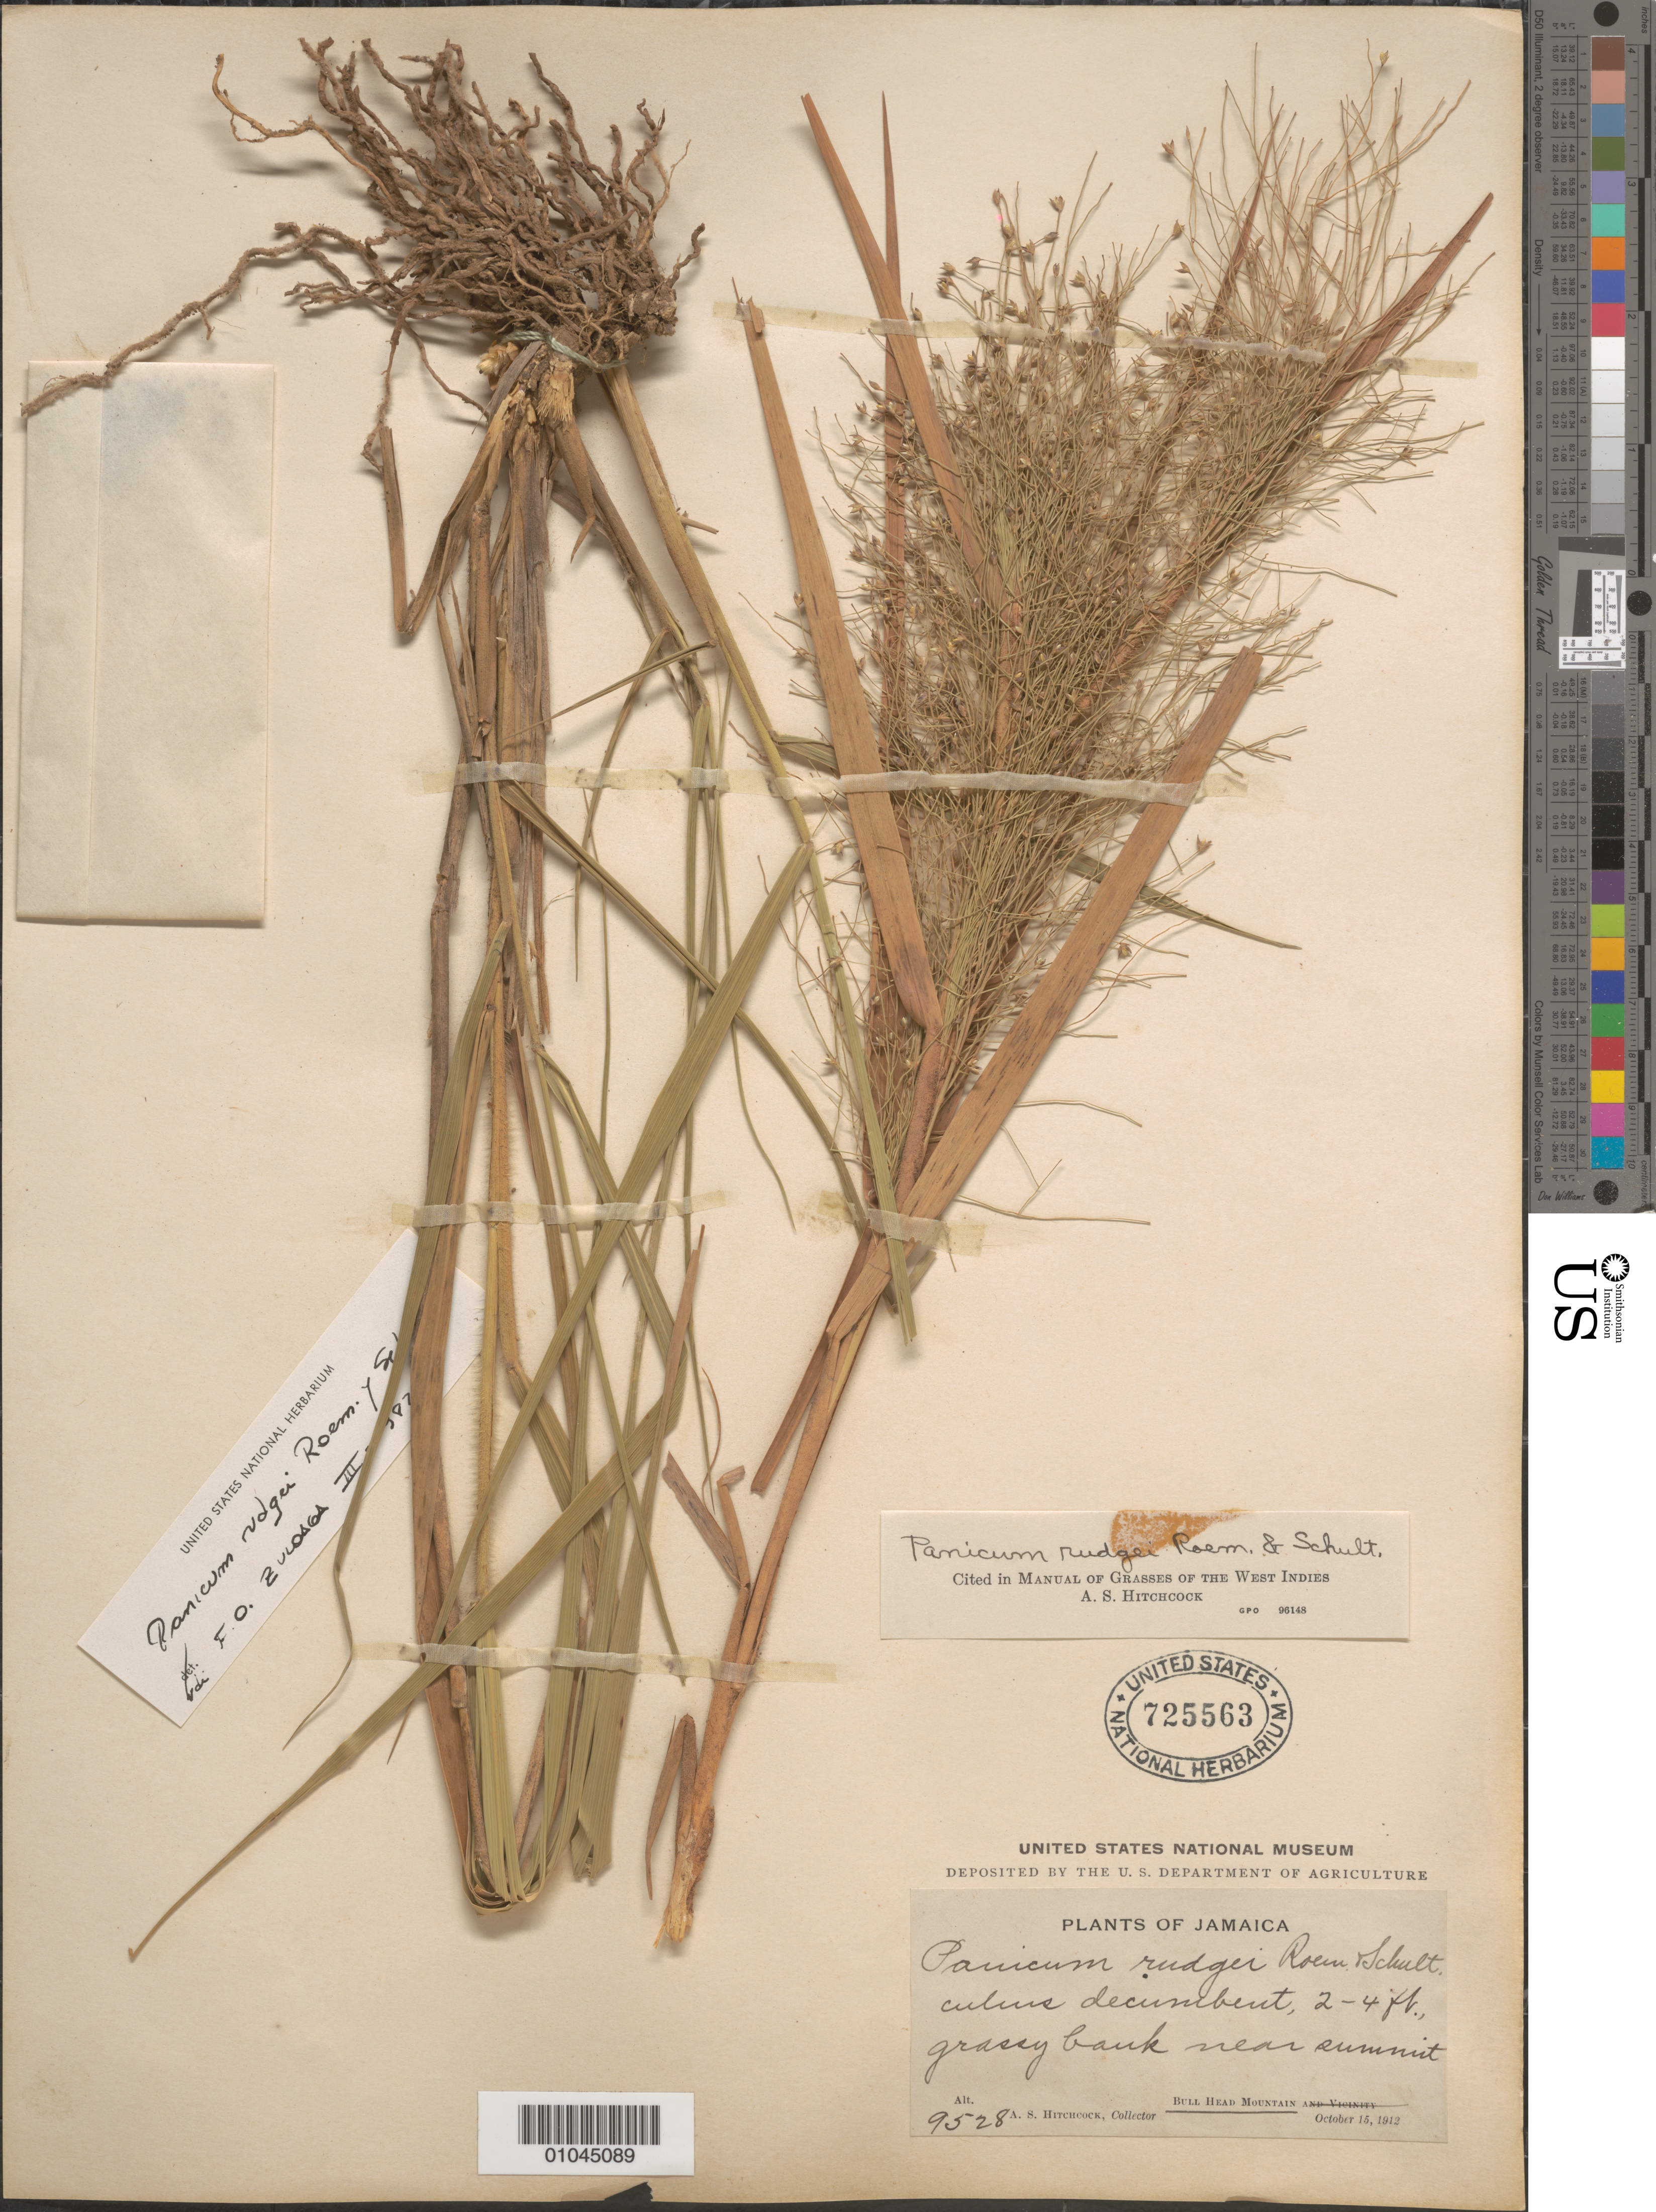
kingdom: Plantae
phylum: Tracheophyta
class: Liliopsida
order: Poales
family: Poaceae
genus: Panicum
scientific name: Panicum rudgei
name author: Roem. & Schult.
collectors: A. S. Hitchcock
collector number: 9528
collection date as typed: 15 Oct 1912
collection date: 1912-10-15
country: Jamaica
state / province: Clarendon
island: Jamaica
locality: Bull Head Mountain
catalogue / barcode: US 725563